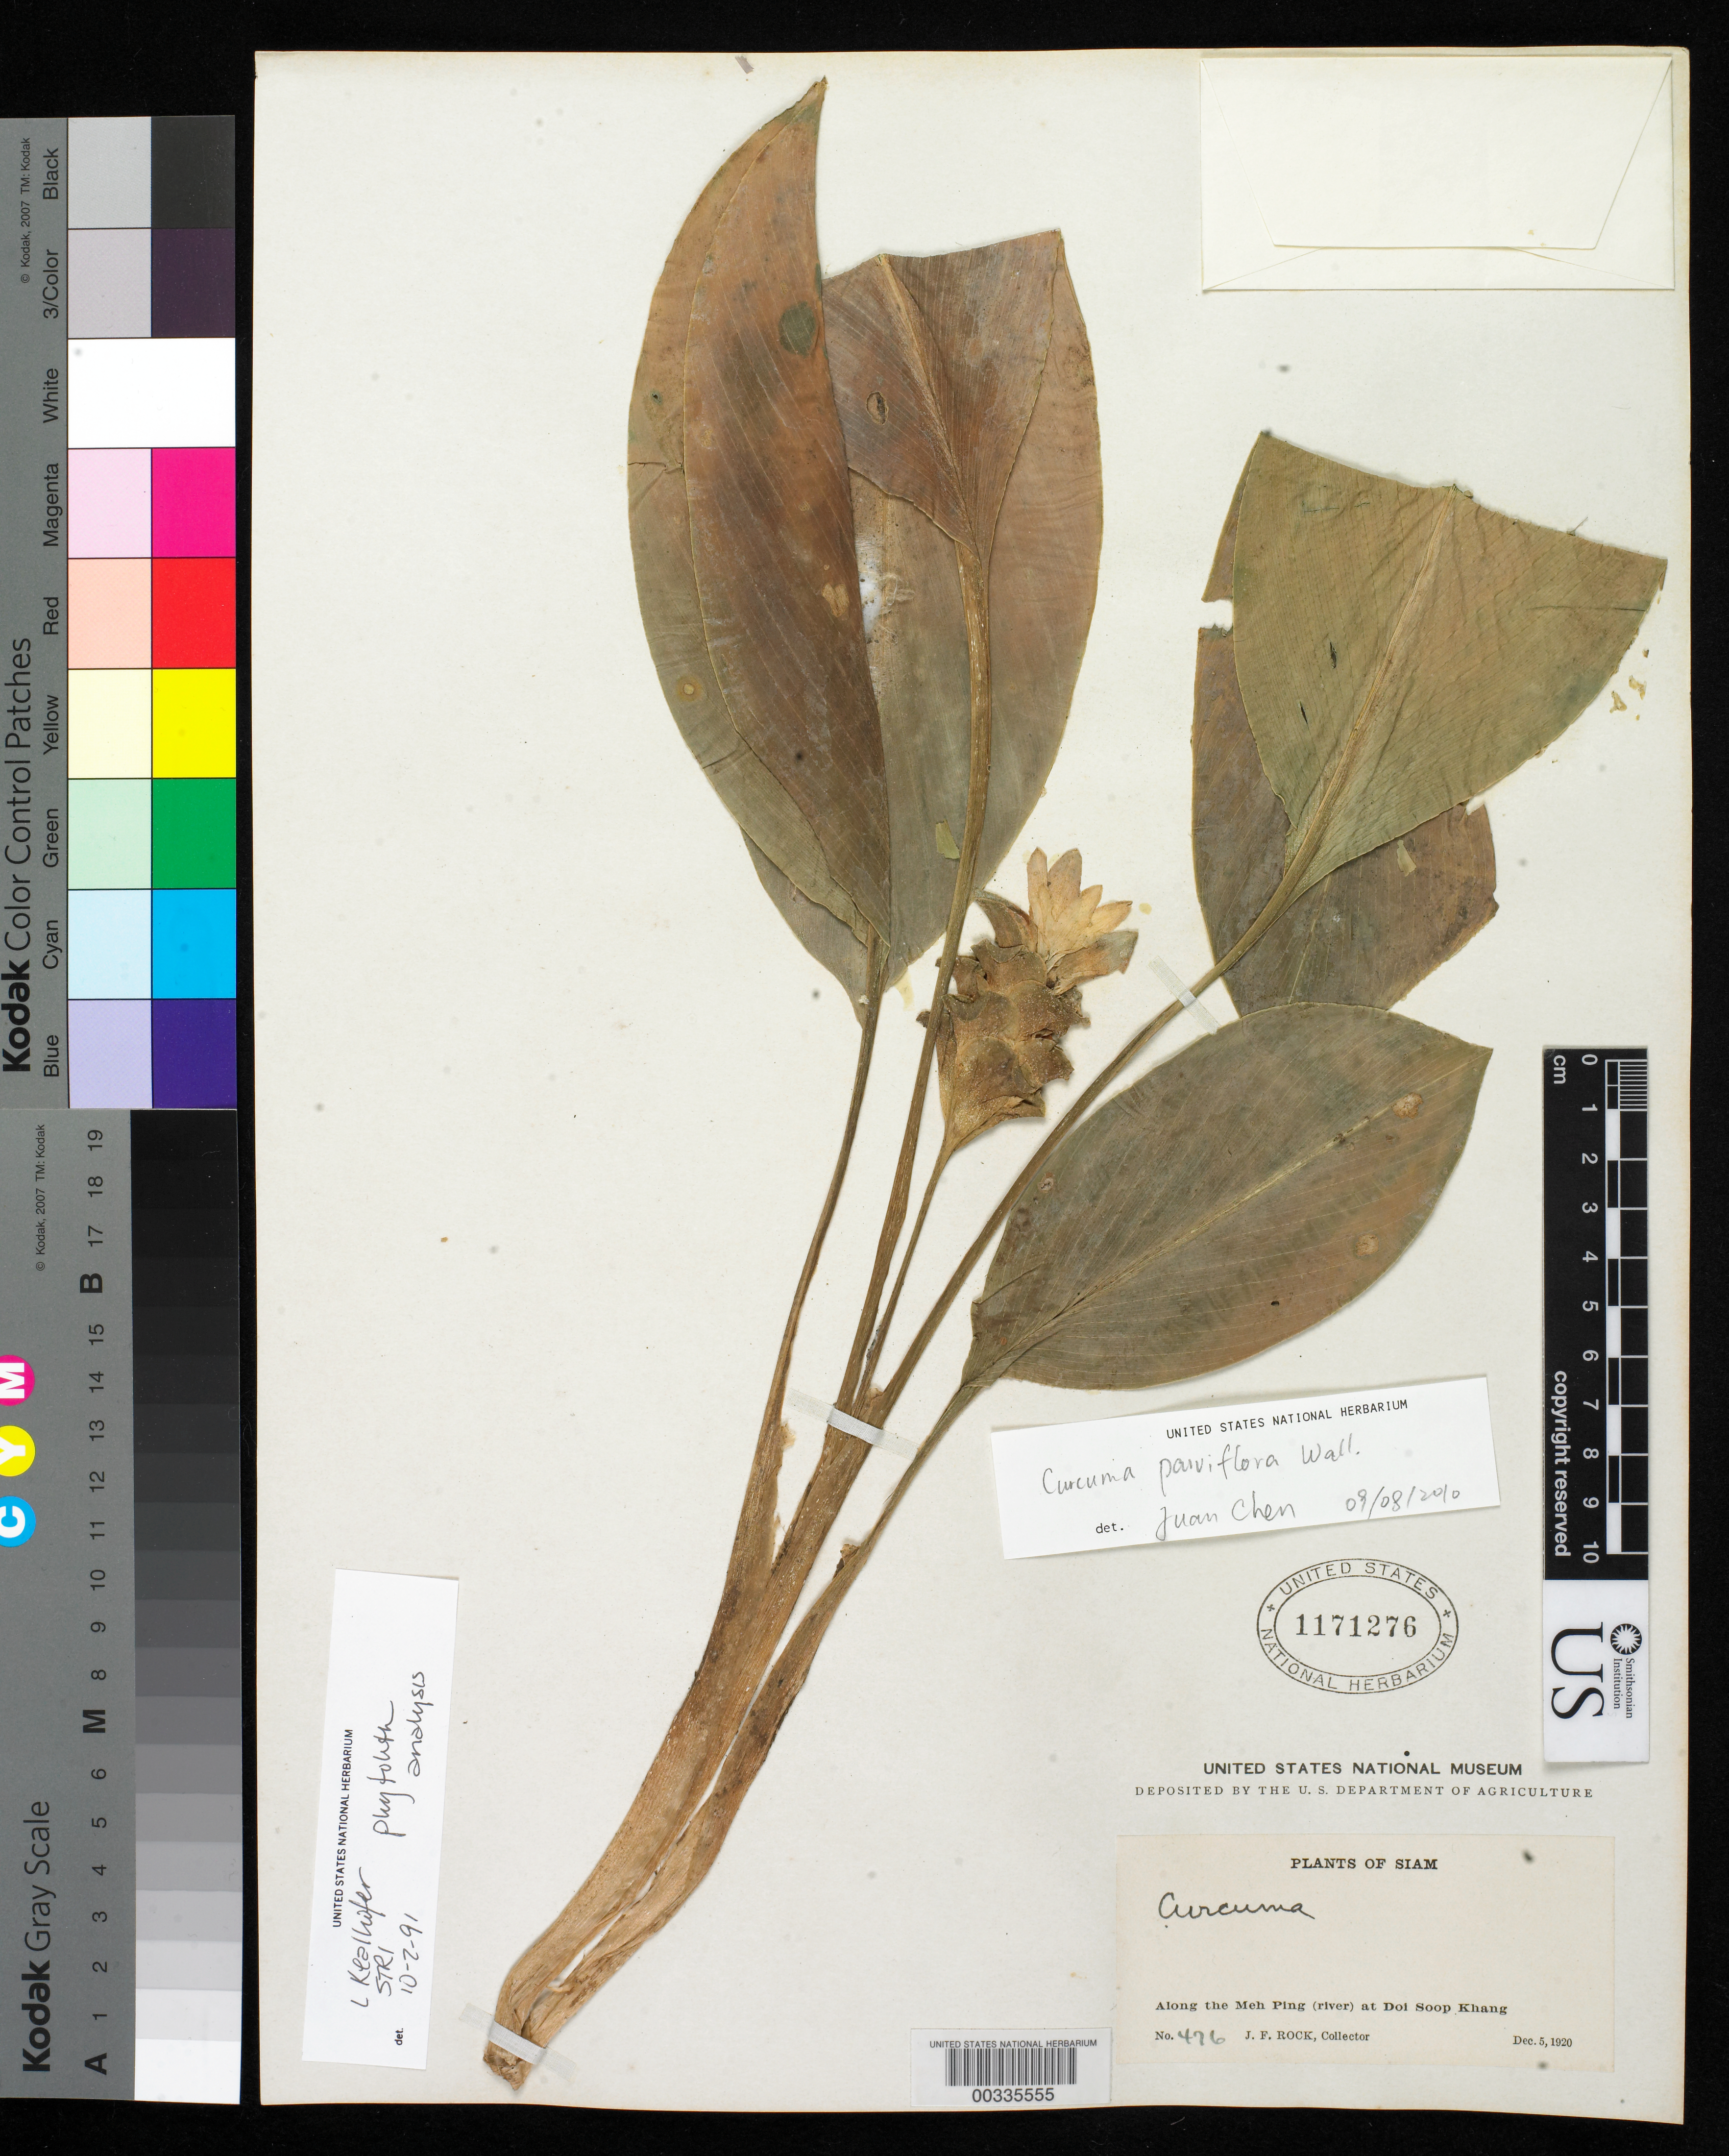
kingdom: Plantae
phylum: Tracheophyta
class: Liliopsida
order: Zingiberales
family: Zingiberaceae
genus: Curcuma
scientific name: Curcuma sp.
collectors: J. F. Rock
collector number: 476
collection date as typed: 05 Dec 1920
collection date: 1920-12-05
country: Thailand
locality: Plants of siam, along meh ping (river) at doi soop khang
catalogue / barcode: US 1171276